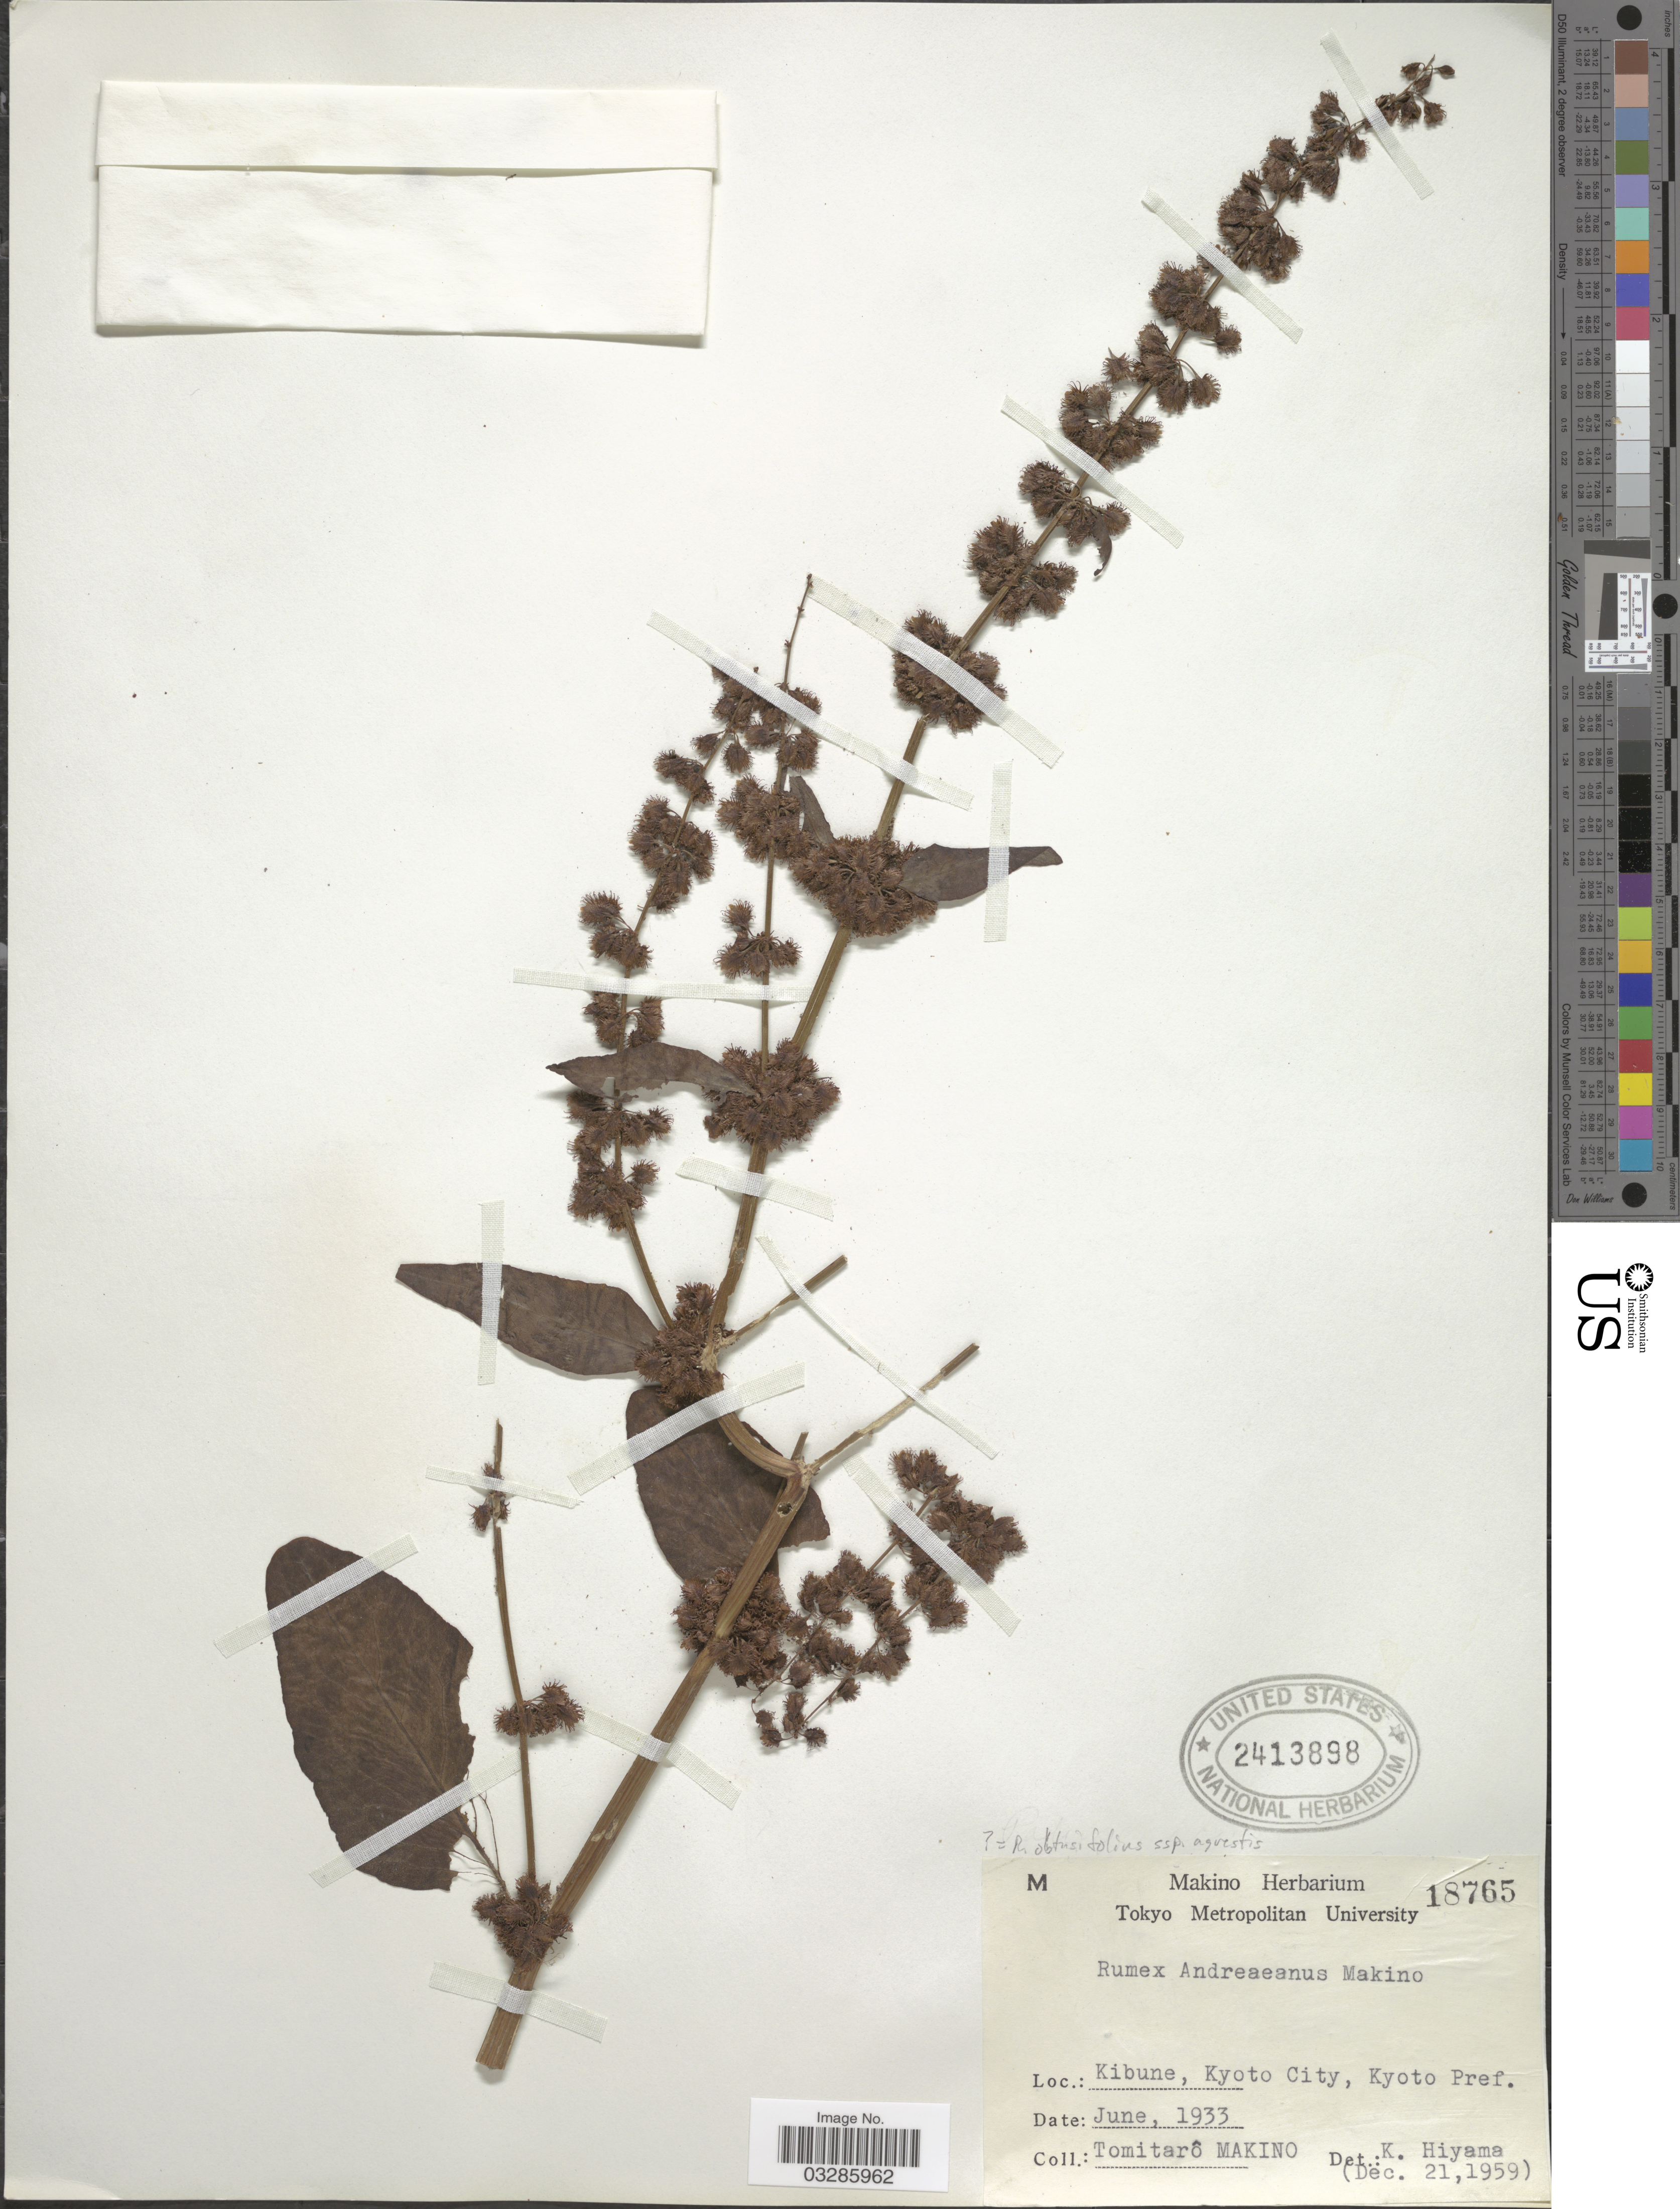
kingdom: Plantae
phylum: Tracheophyta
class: Magnoliopsida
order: Caryophyllales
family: Polygonaceae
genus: Rumex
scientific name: Rumex andreaeanus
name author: Makino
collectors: T. Makino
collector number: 18765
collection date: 1933-06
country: Japan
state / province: Kyoto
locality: Kibune, Kyoto City, Kyoto Pref.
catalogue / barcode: US 2413898